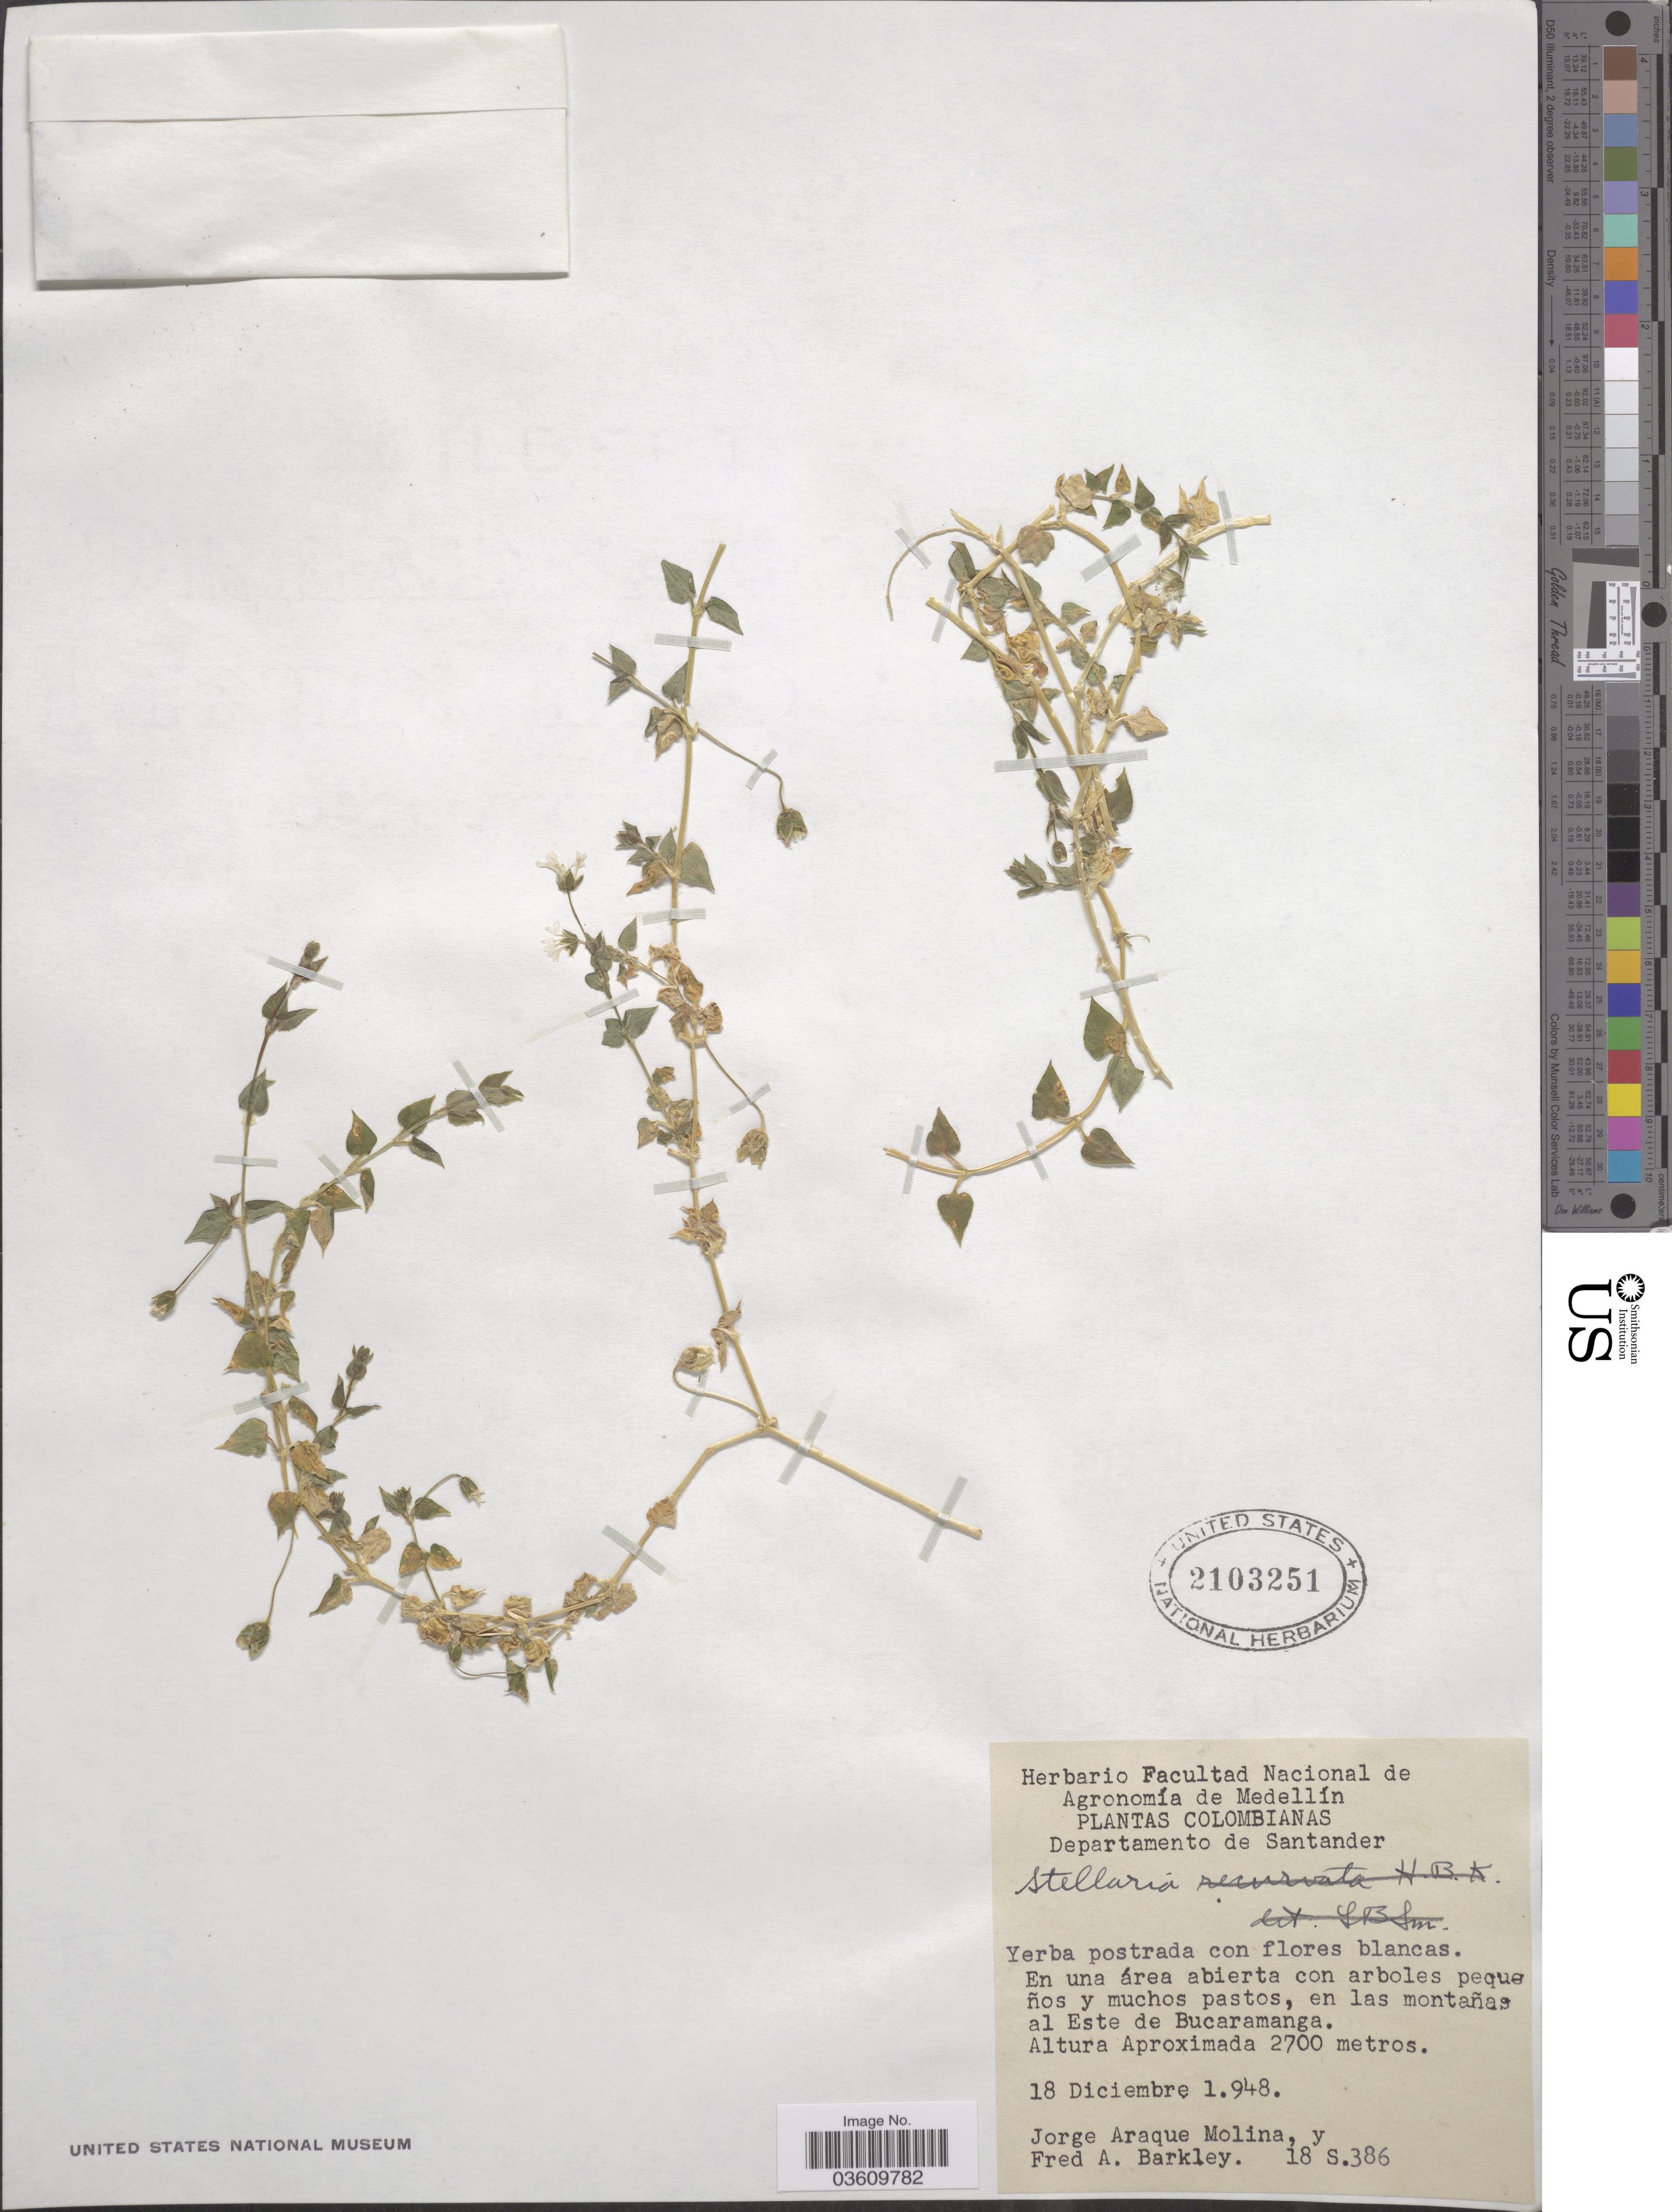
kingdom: Plantae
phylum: Tracheophyta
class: Magnoliopsida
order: Caryophyllales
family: Caryophyllaceae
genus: Stellaria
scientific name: Stellaria sp.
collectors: J. Araque Molina & F. A. Barkley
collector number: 18S.386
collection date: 1948-12-18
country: Colombia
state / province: Santander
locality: Departamento de Santander. En las montañas al Este de Bucaramanga.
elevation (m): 2700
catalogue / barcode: US 2103251